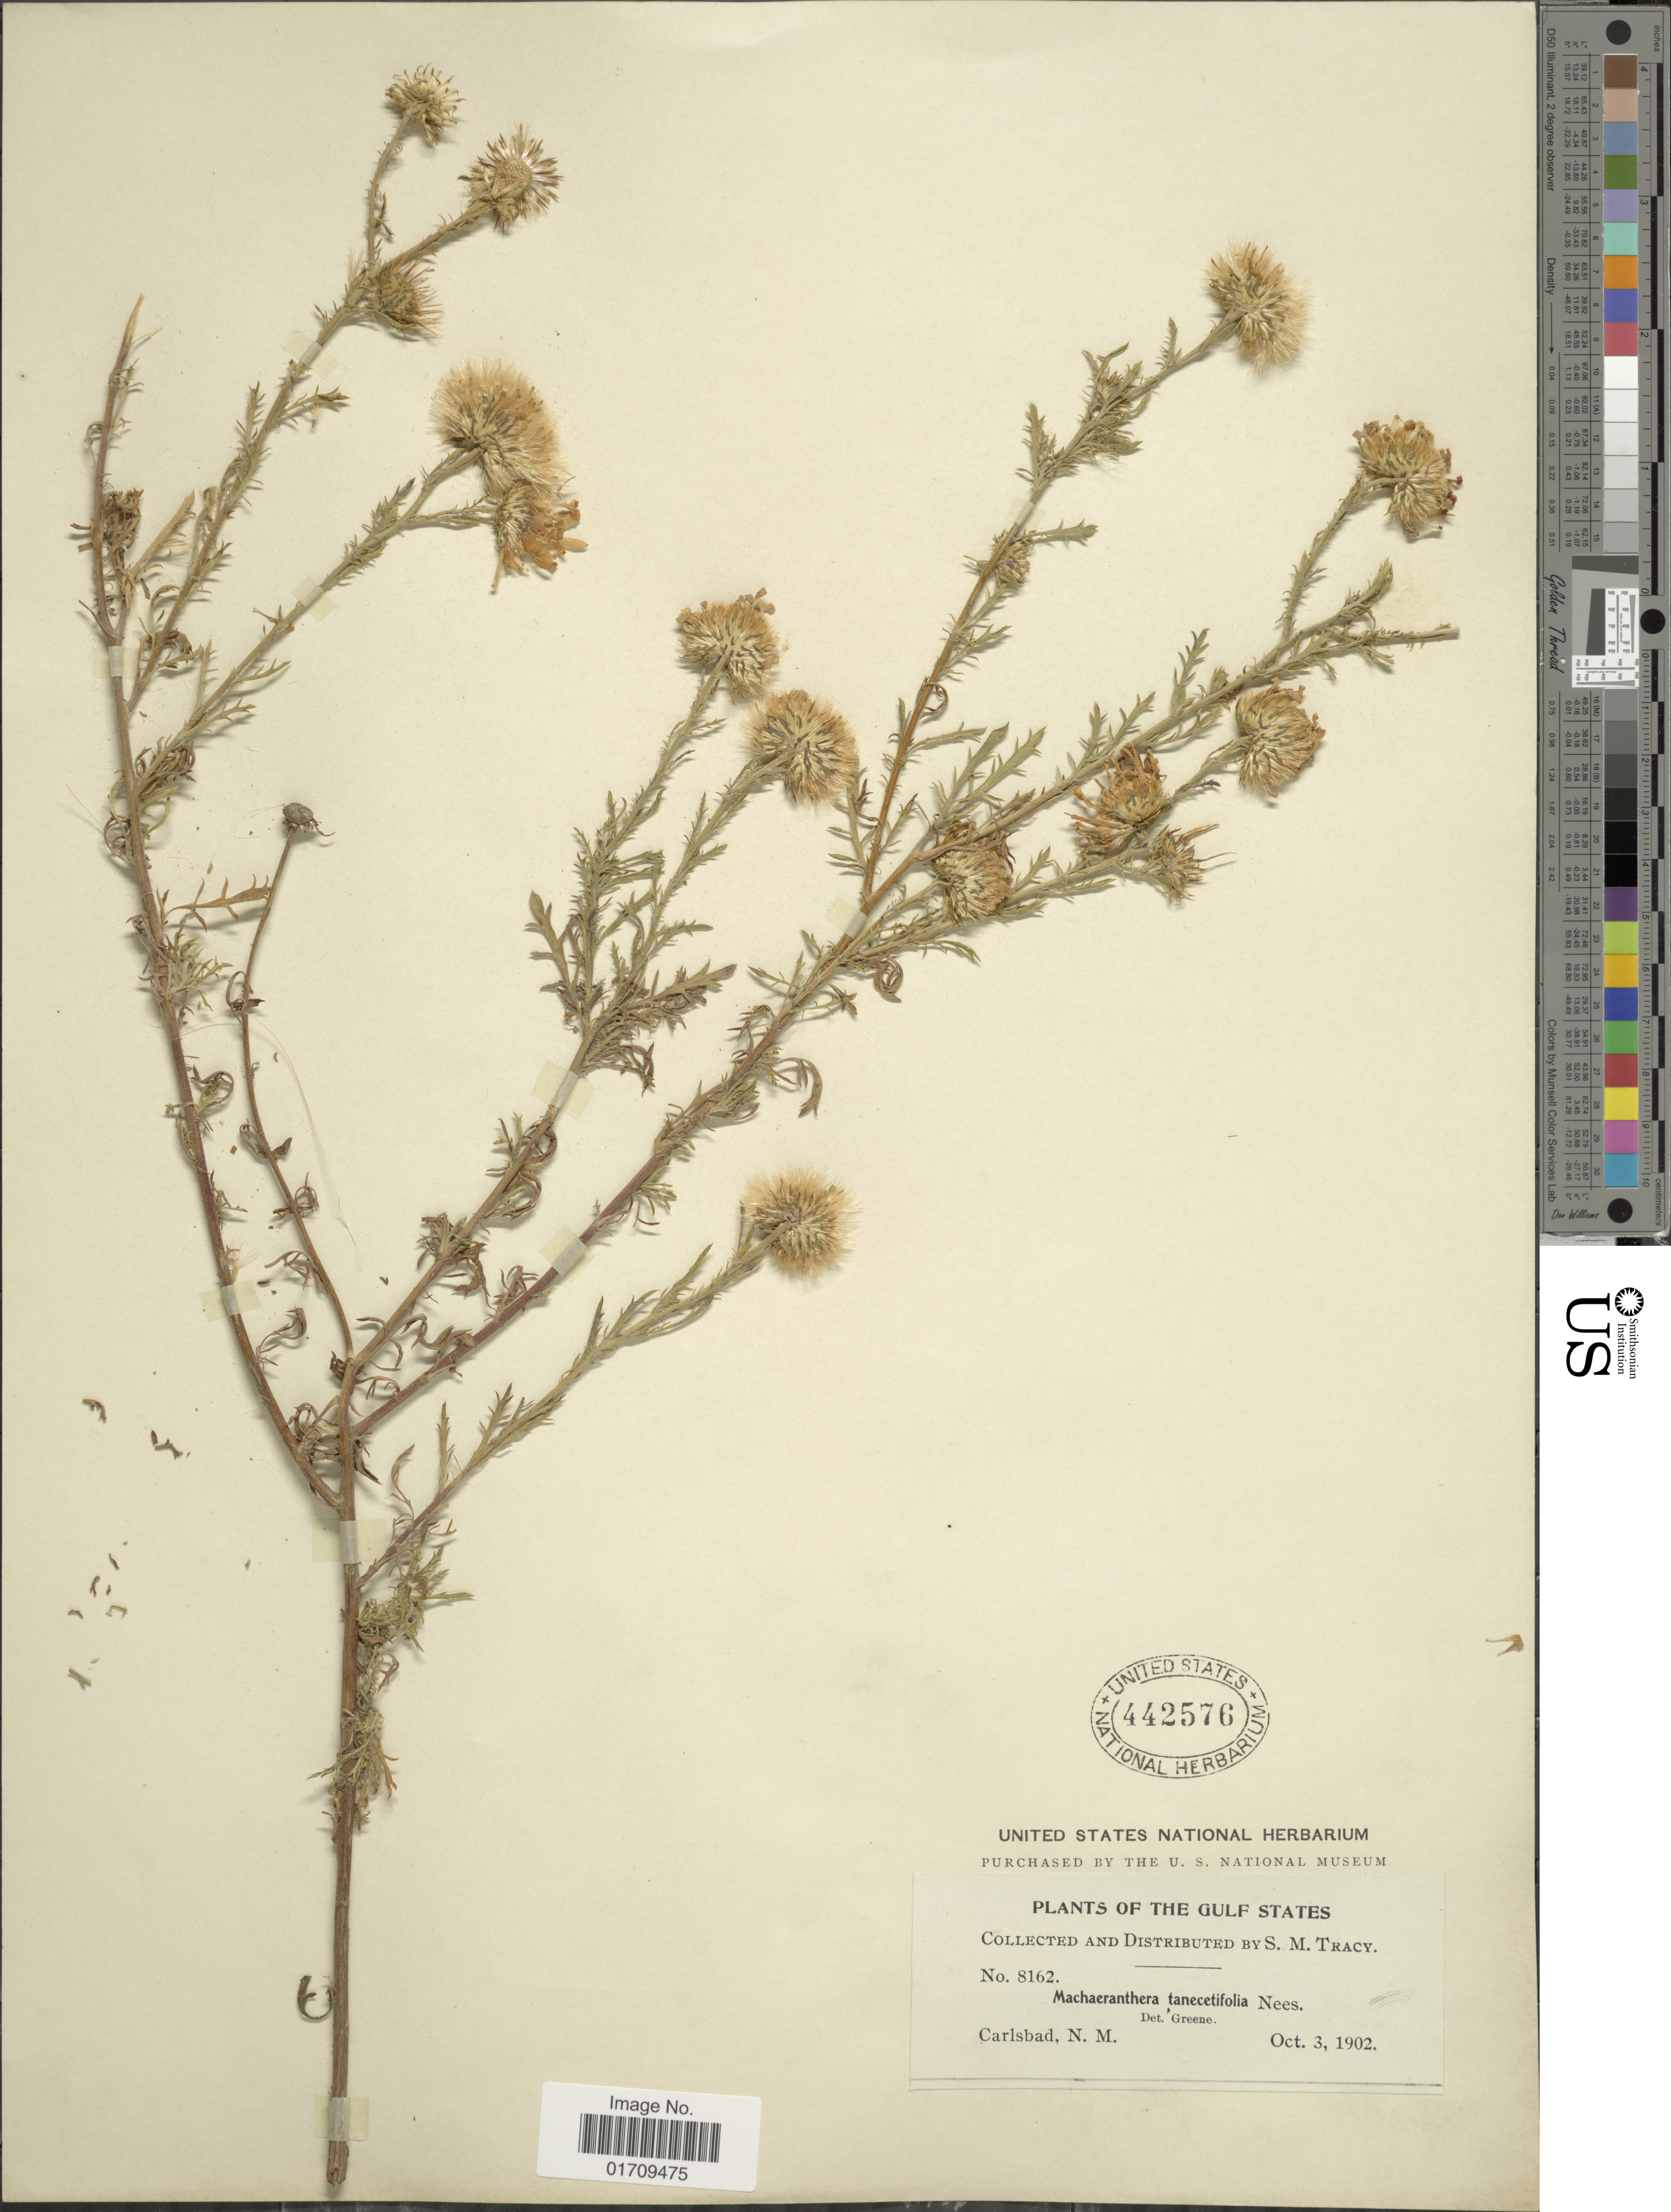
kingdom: Plantae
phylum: Tracheophyta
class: Magnoliopsida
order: Asterales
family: Asteraceae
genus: Machaeranthera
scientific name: Machaeranthera tanacetifolia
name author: (Kunth) Nees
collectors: S. M. Tracy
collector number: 8162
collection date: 1902-10-03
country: United States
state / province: New Mexico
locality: The Gulf States, Carlsbad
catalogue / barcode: US 442576